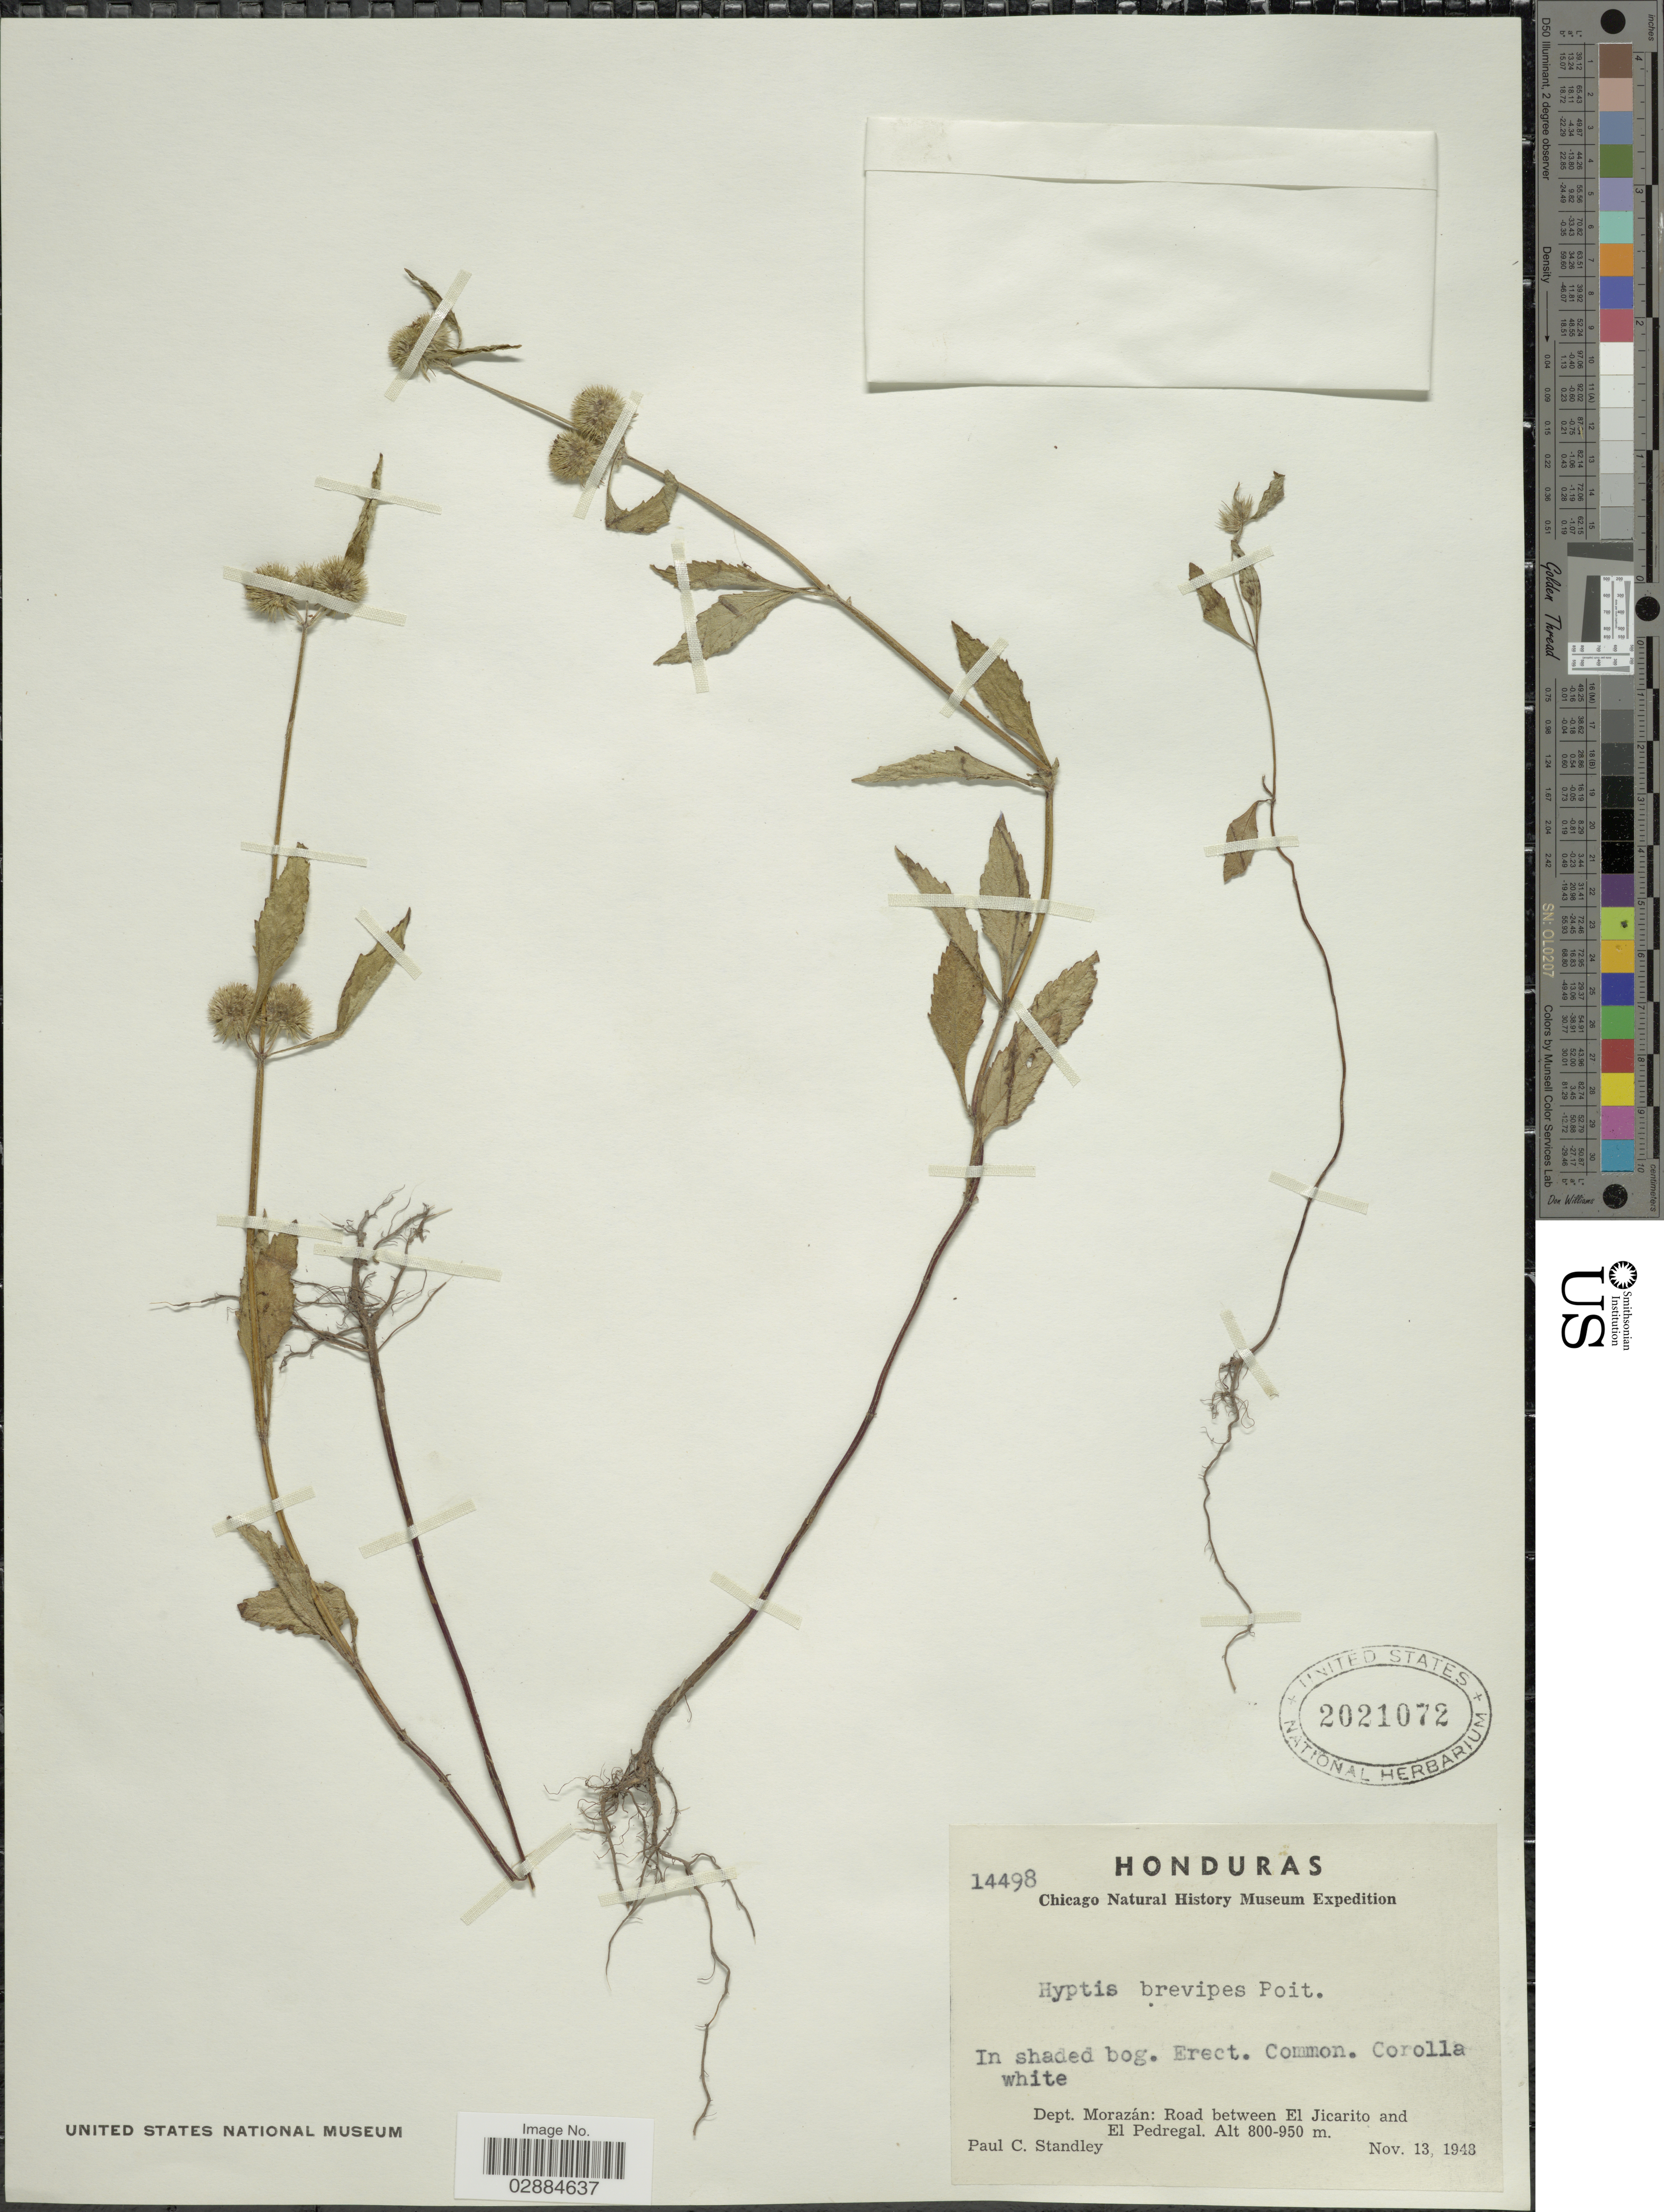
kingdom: Plantae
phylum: Tracheophyta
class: Magnoliopsida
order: Lamiales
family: Lamiaceae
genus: Hyptis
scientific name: Hyptis brevipes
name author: Poit.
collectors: P. C. Standley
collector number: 14498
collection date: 1948-11-13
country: Honduras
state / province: Fco. Morazán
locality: Dept. Morazán, Road between El Jicarito and El Pedregal.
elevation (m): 800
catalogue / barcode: US 2021072